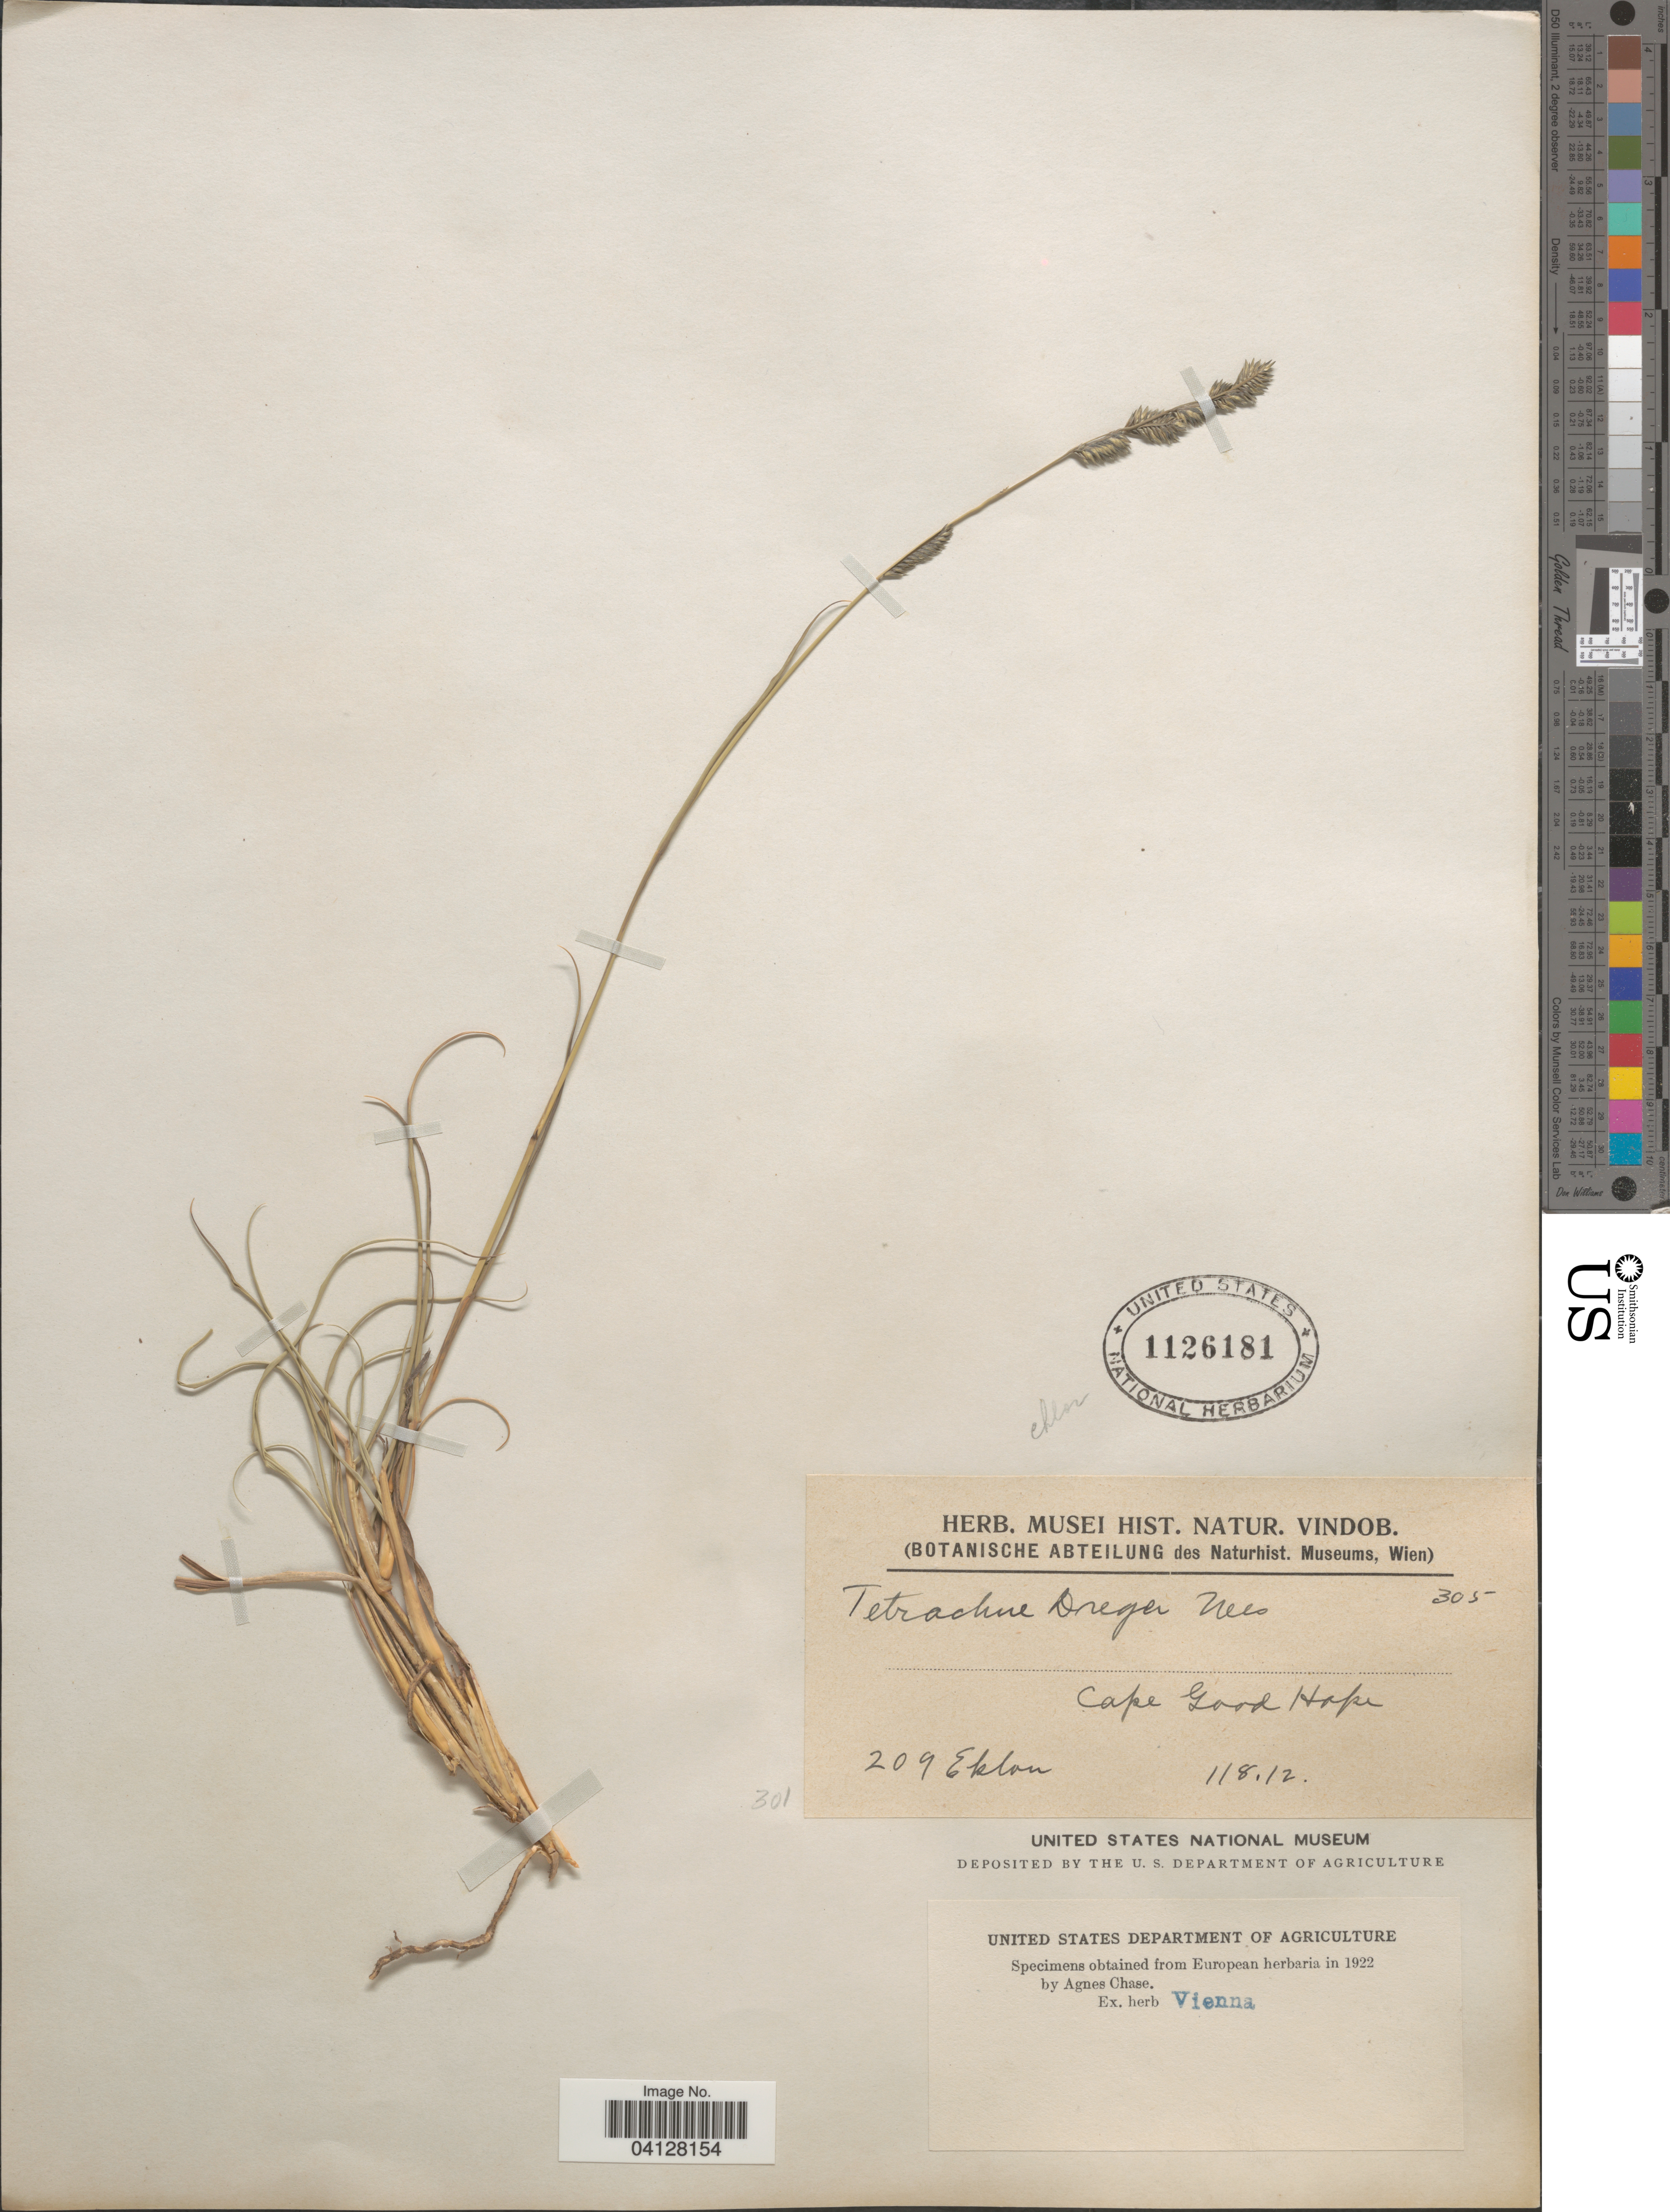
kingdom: Plantae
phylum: Tracheophyta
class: Liliopsida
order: Poales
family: Poaceae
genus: Tetrachne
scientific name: Tetrachne dregei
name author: Nees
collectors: Eklon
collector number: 209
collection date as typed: Transcribed d/m/y: 1/8/12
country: South Africa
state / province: Western Cape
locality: Cape of Good Hope.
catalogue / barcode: US 1126181